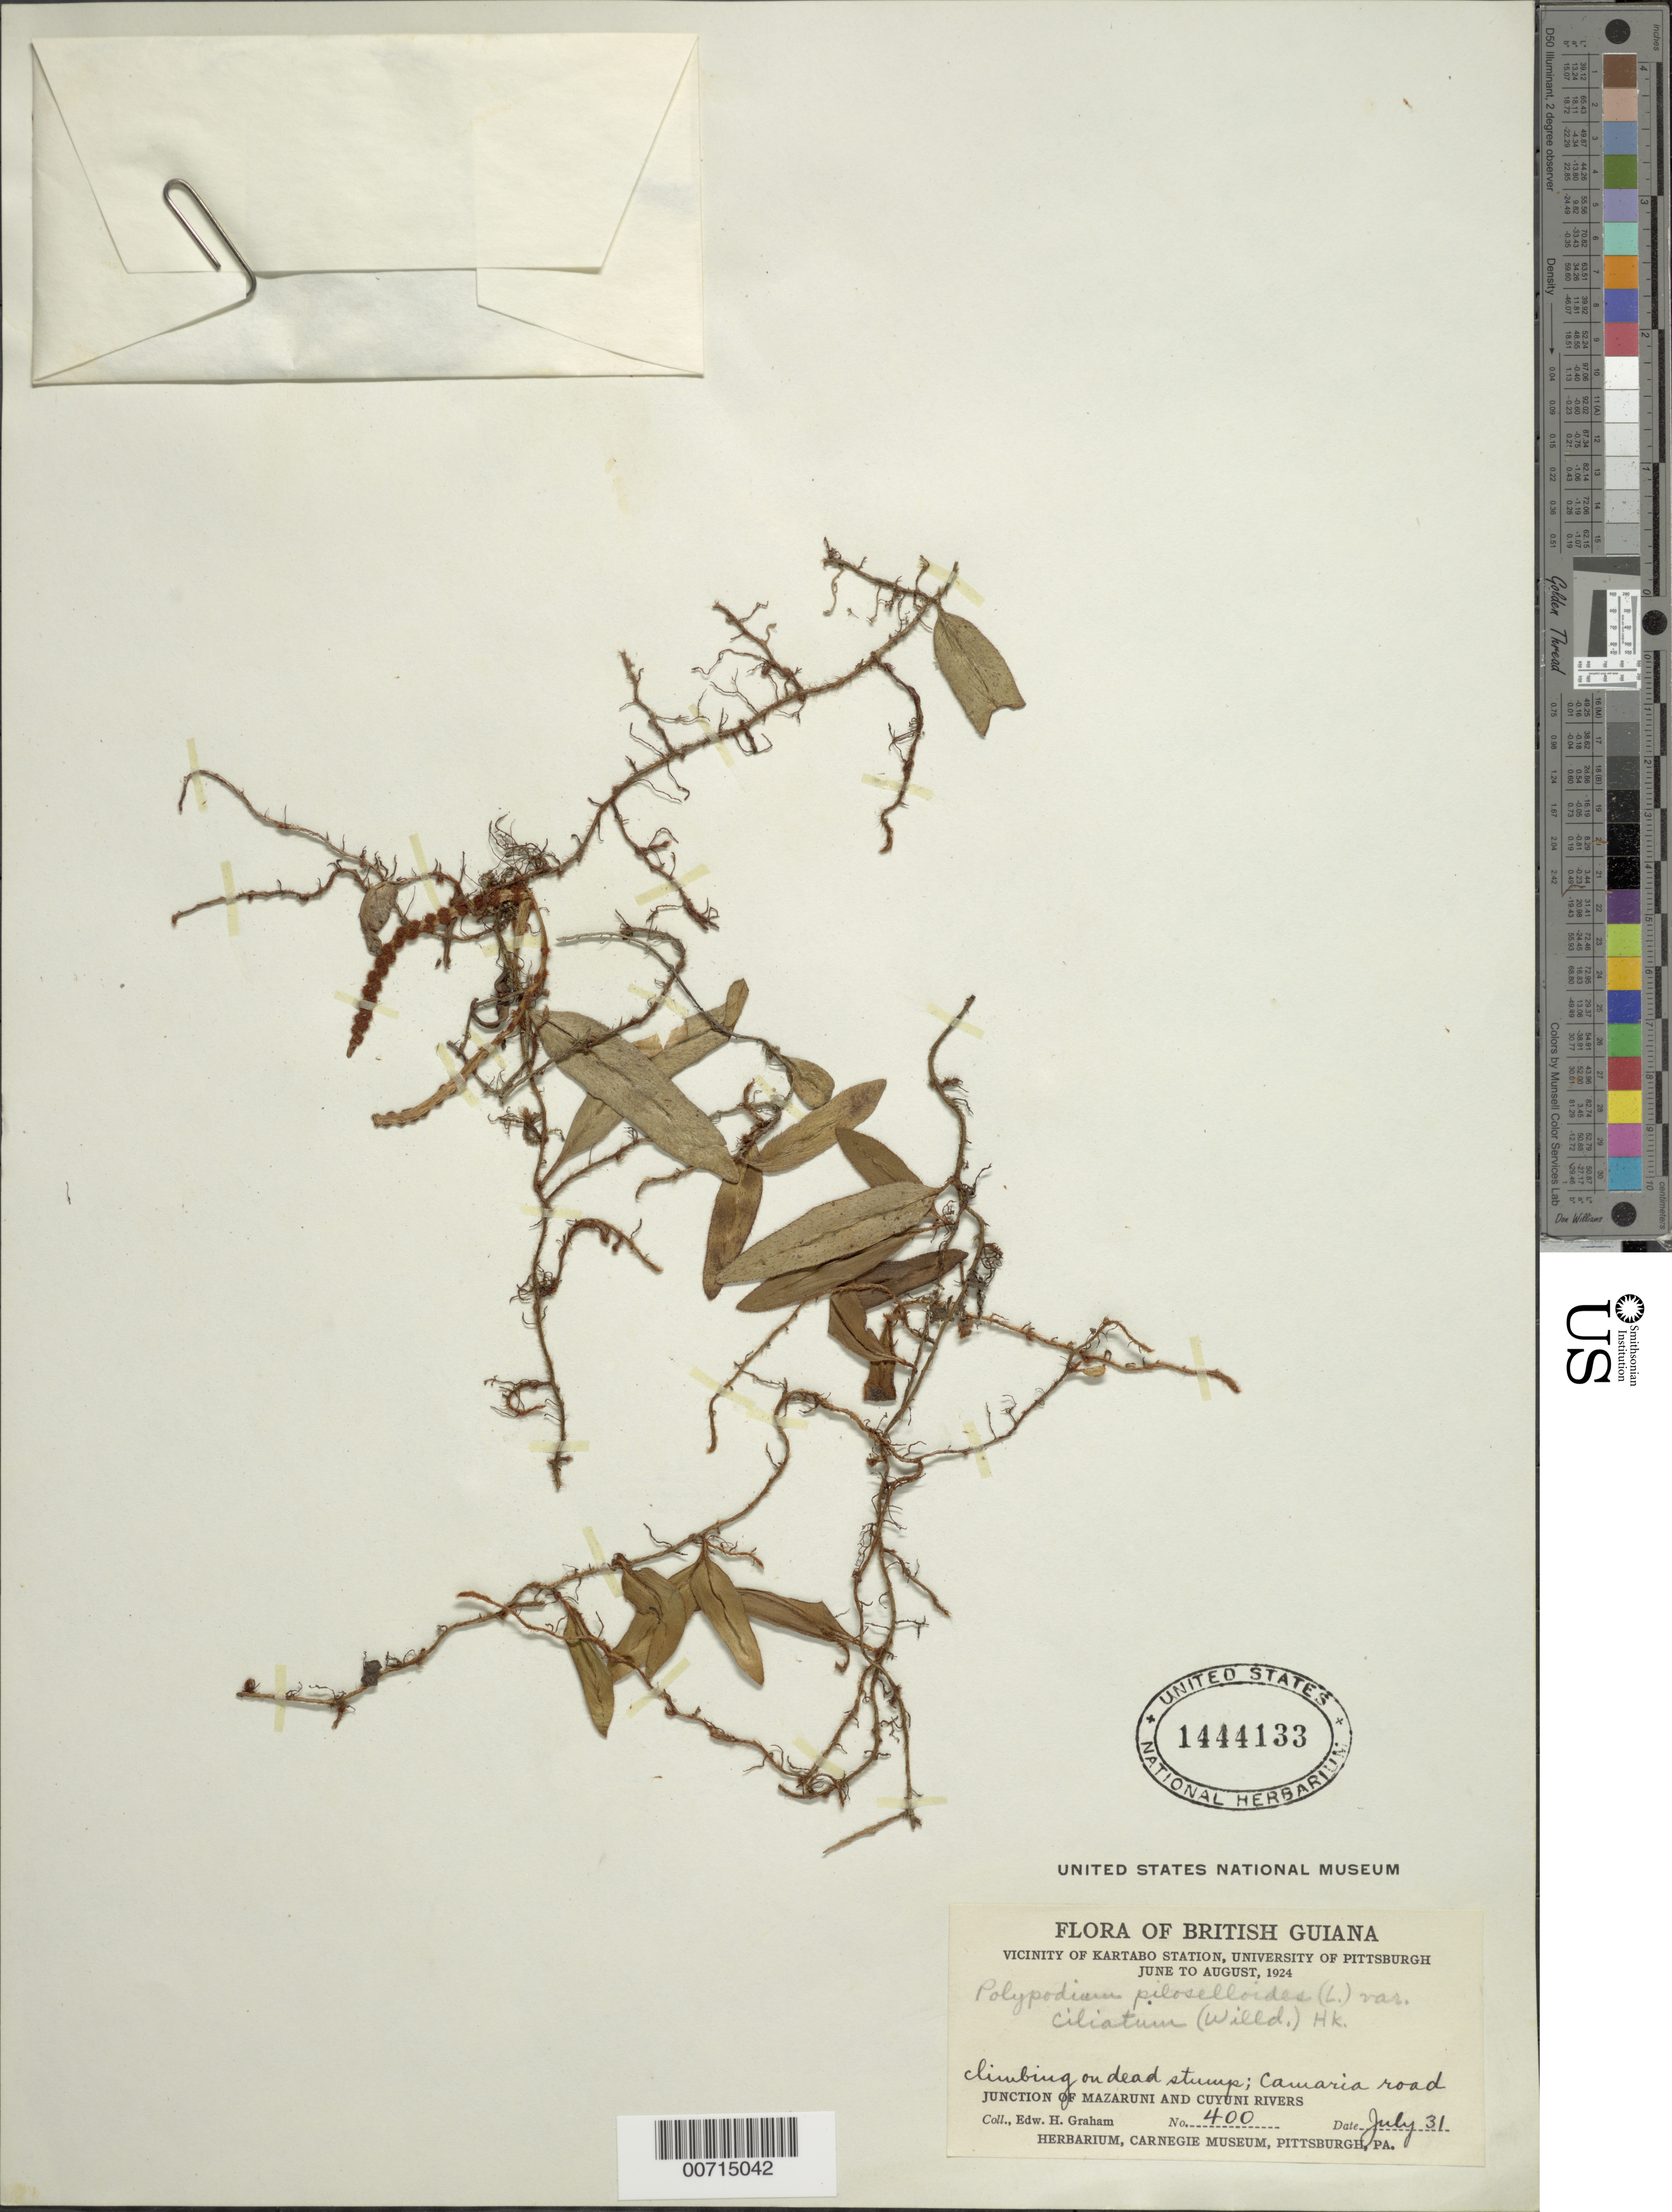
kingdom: Plantae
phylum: Tracheophyta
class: Polypodiopsida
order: Polypodiales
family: Polypodiaceae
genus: Microgramma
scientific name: Microgramma reptans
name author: (Cav.) A.R. Sm.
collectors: E. H. Graham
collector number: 400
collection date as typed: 31-Jul-24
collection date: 1924-07-31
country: Guyana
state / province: Cuyuni-Mazaruni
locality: Kartabo Station vic., Camaria Road, junction of Mazaruni and Cuyuni Rivers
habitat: On dead stump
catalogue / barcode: US 1444133